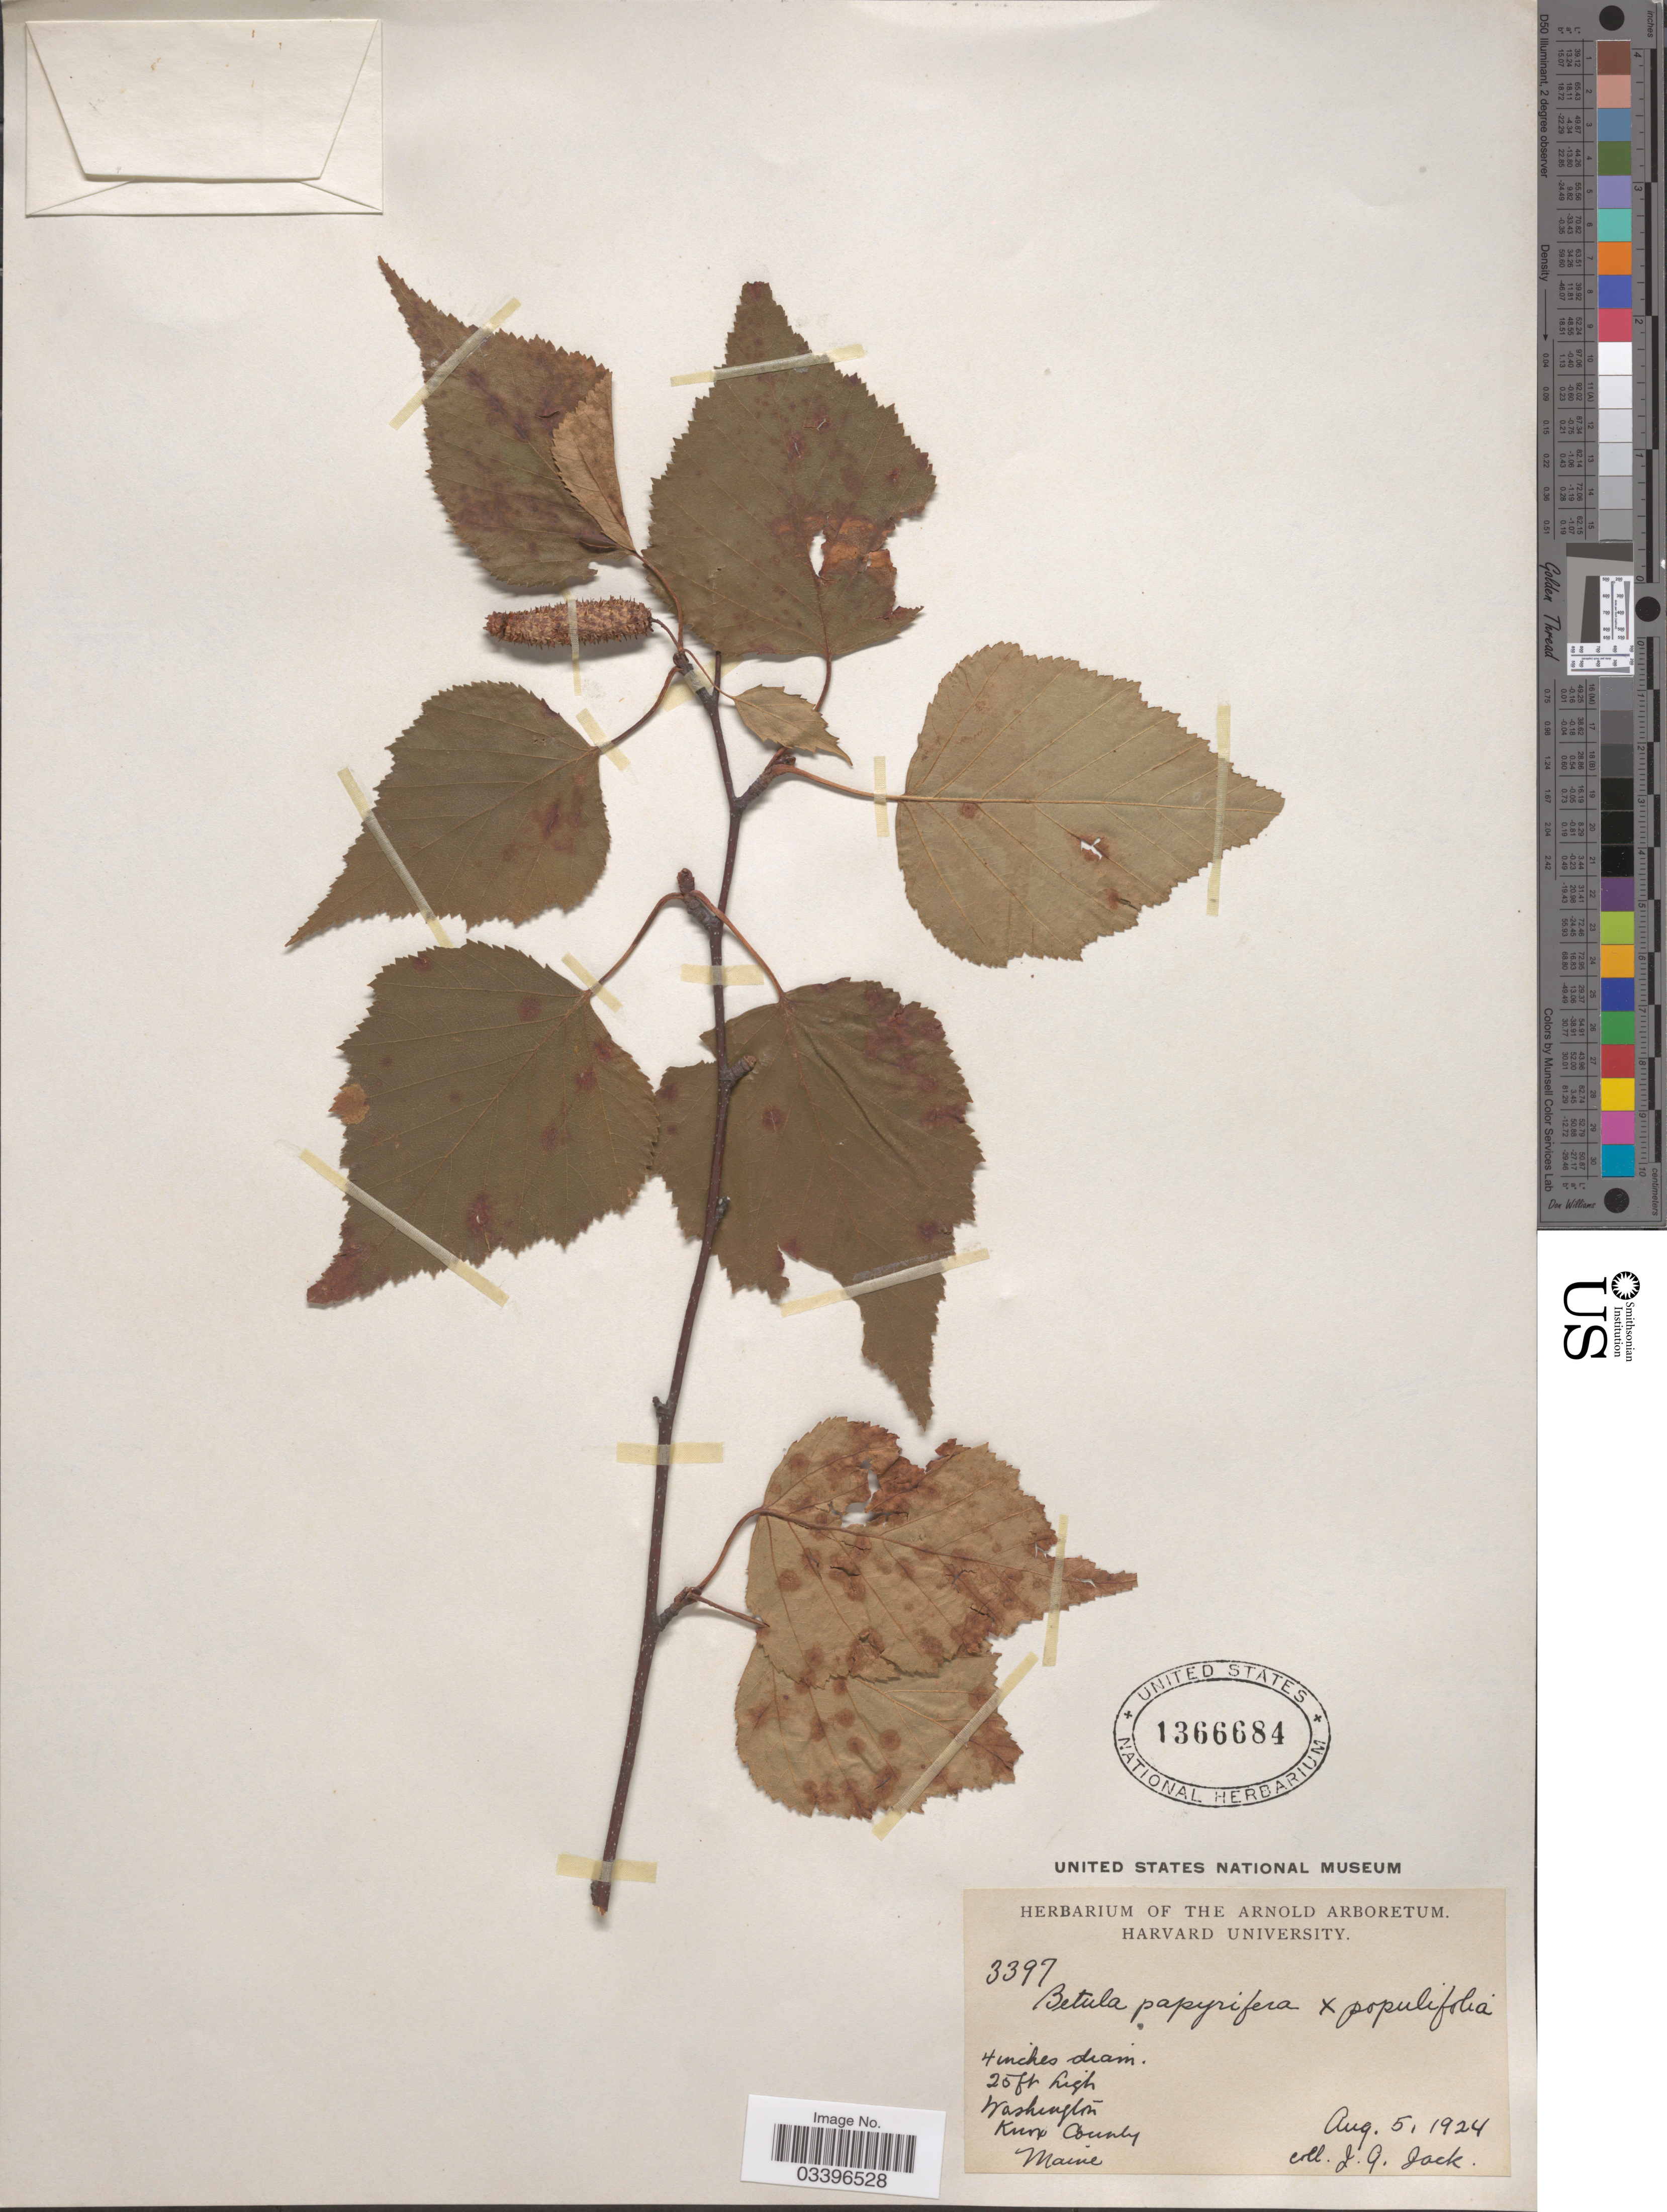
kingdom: Plantae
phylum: Tracheophyta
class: Magnoliopsida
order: Fagales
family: Betulaceae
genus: Betula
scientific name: Betula papyrifera x B. populifolia Marshall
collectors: J. G. Jack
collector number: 3397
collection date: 1924-08-05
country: United States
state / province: Maine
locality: Washington Knox County.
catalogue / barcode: US 1366684